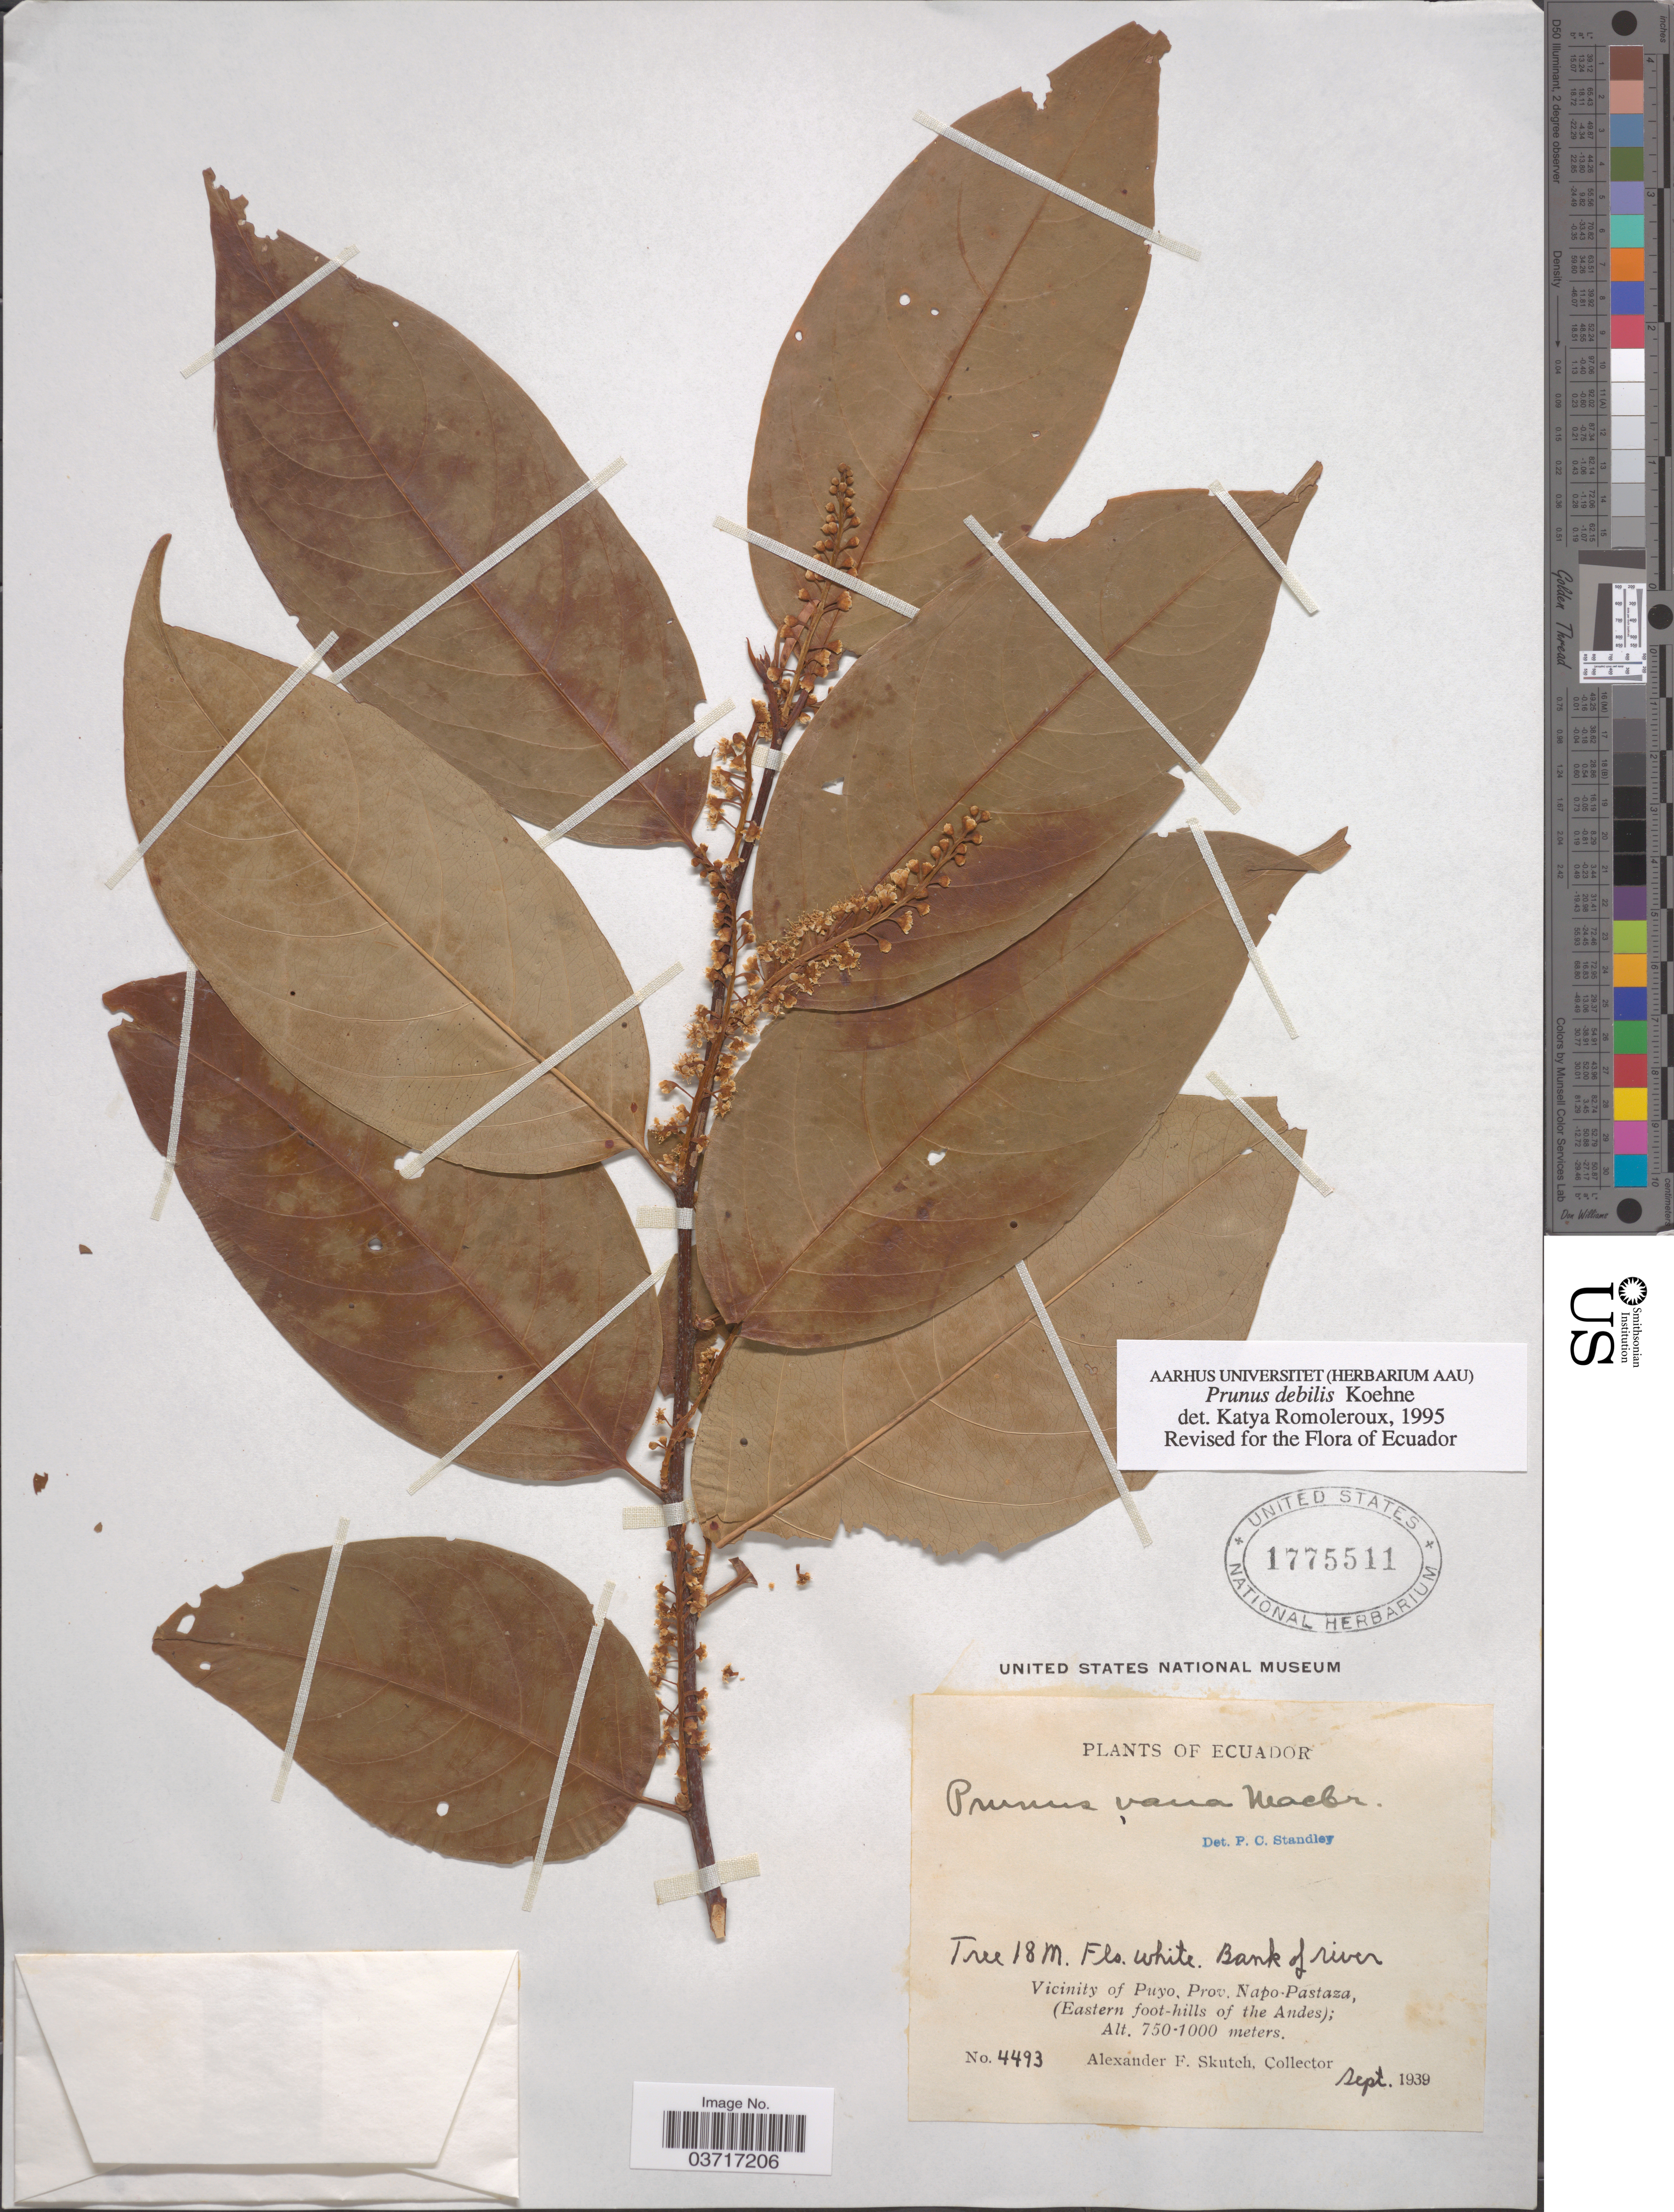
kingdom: Plantae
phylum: Tracheophyta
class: Magnoliopsida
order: Rosales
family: Rosaceae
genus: Prunus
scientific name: Prunus vana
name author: J.F. Macbr.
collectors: A. F. Skutch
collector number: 4493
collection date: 1939-09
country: Ecuador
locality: Bank of river, Vicinity of Puyo, Prov. Napo-Pastaza, (Eastern foot-hills of the Andes).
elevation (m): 750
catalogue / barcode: US 1775511